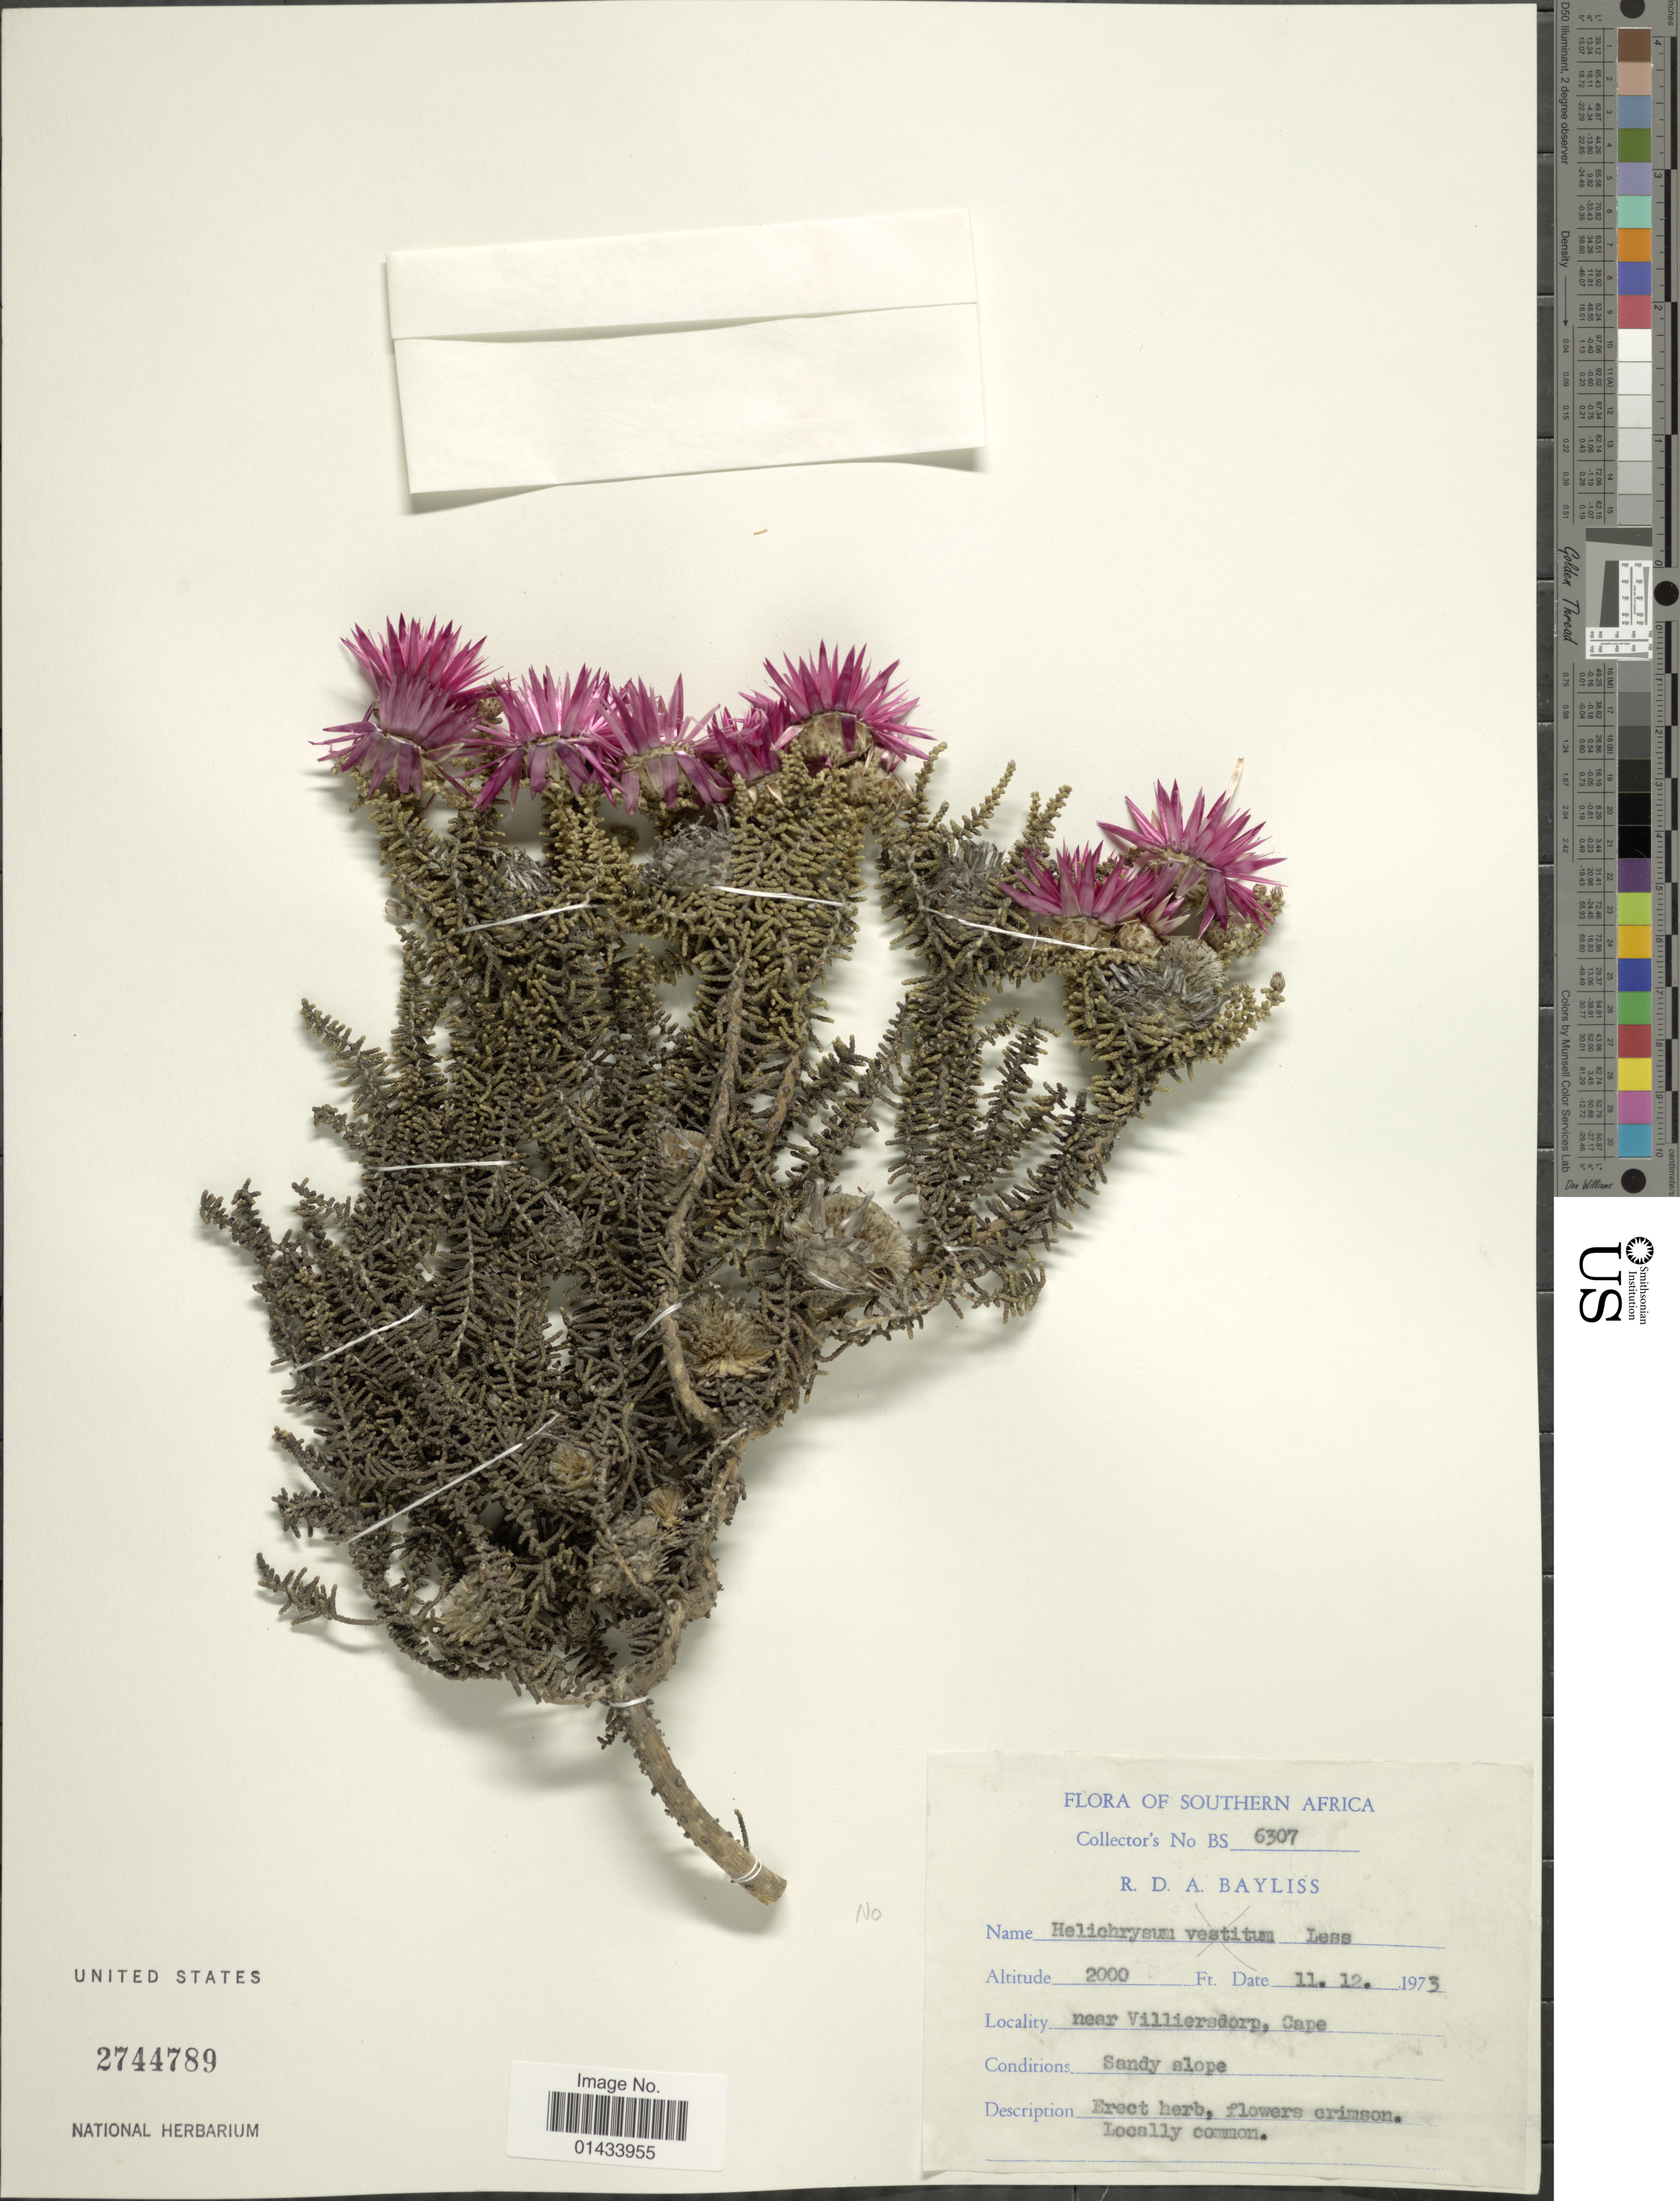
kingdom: Plantae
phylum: Tracheophyta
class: Magnoliopsida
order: Asterales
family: Asteraceae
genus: Helichrysum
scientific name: Helichrysum sp.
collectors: R. Bayliss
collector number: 6307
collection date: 1973-12-11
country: South Africa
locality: Southern Africa, near Villiersdorp, Cape, sandy slope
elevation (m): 610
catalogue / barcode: US 2744789